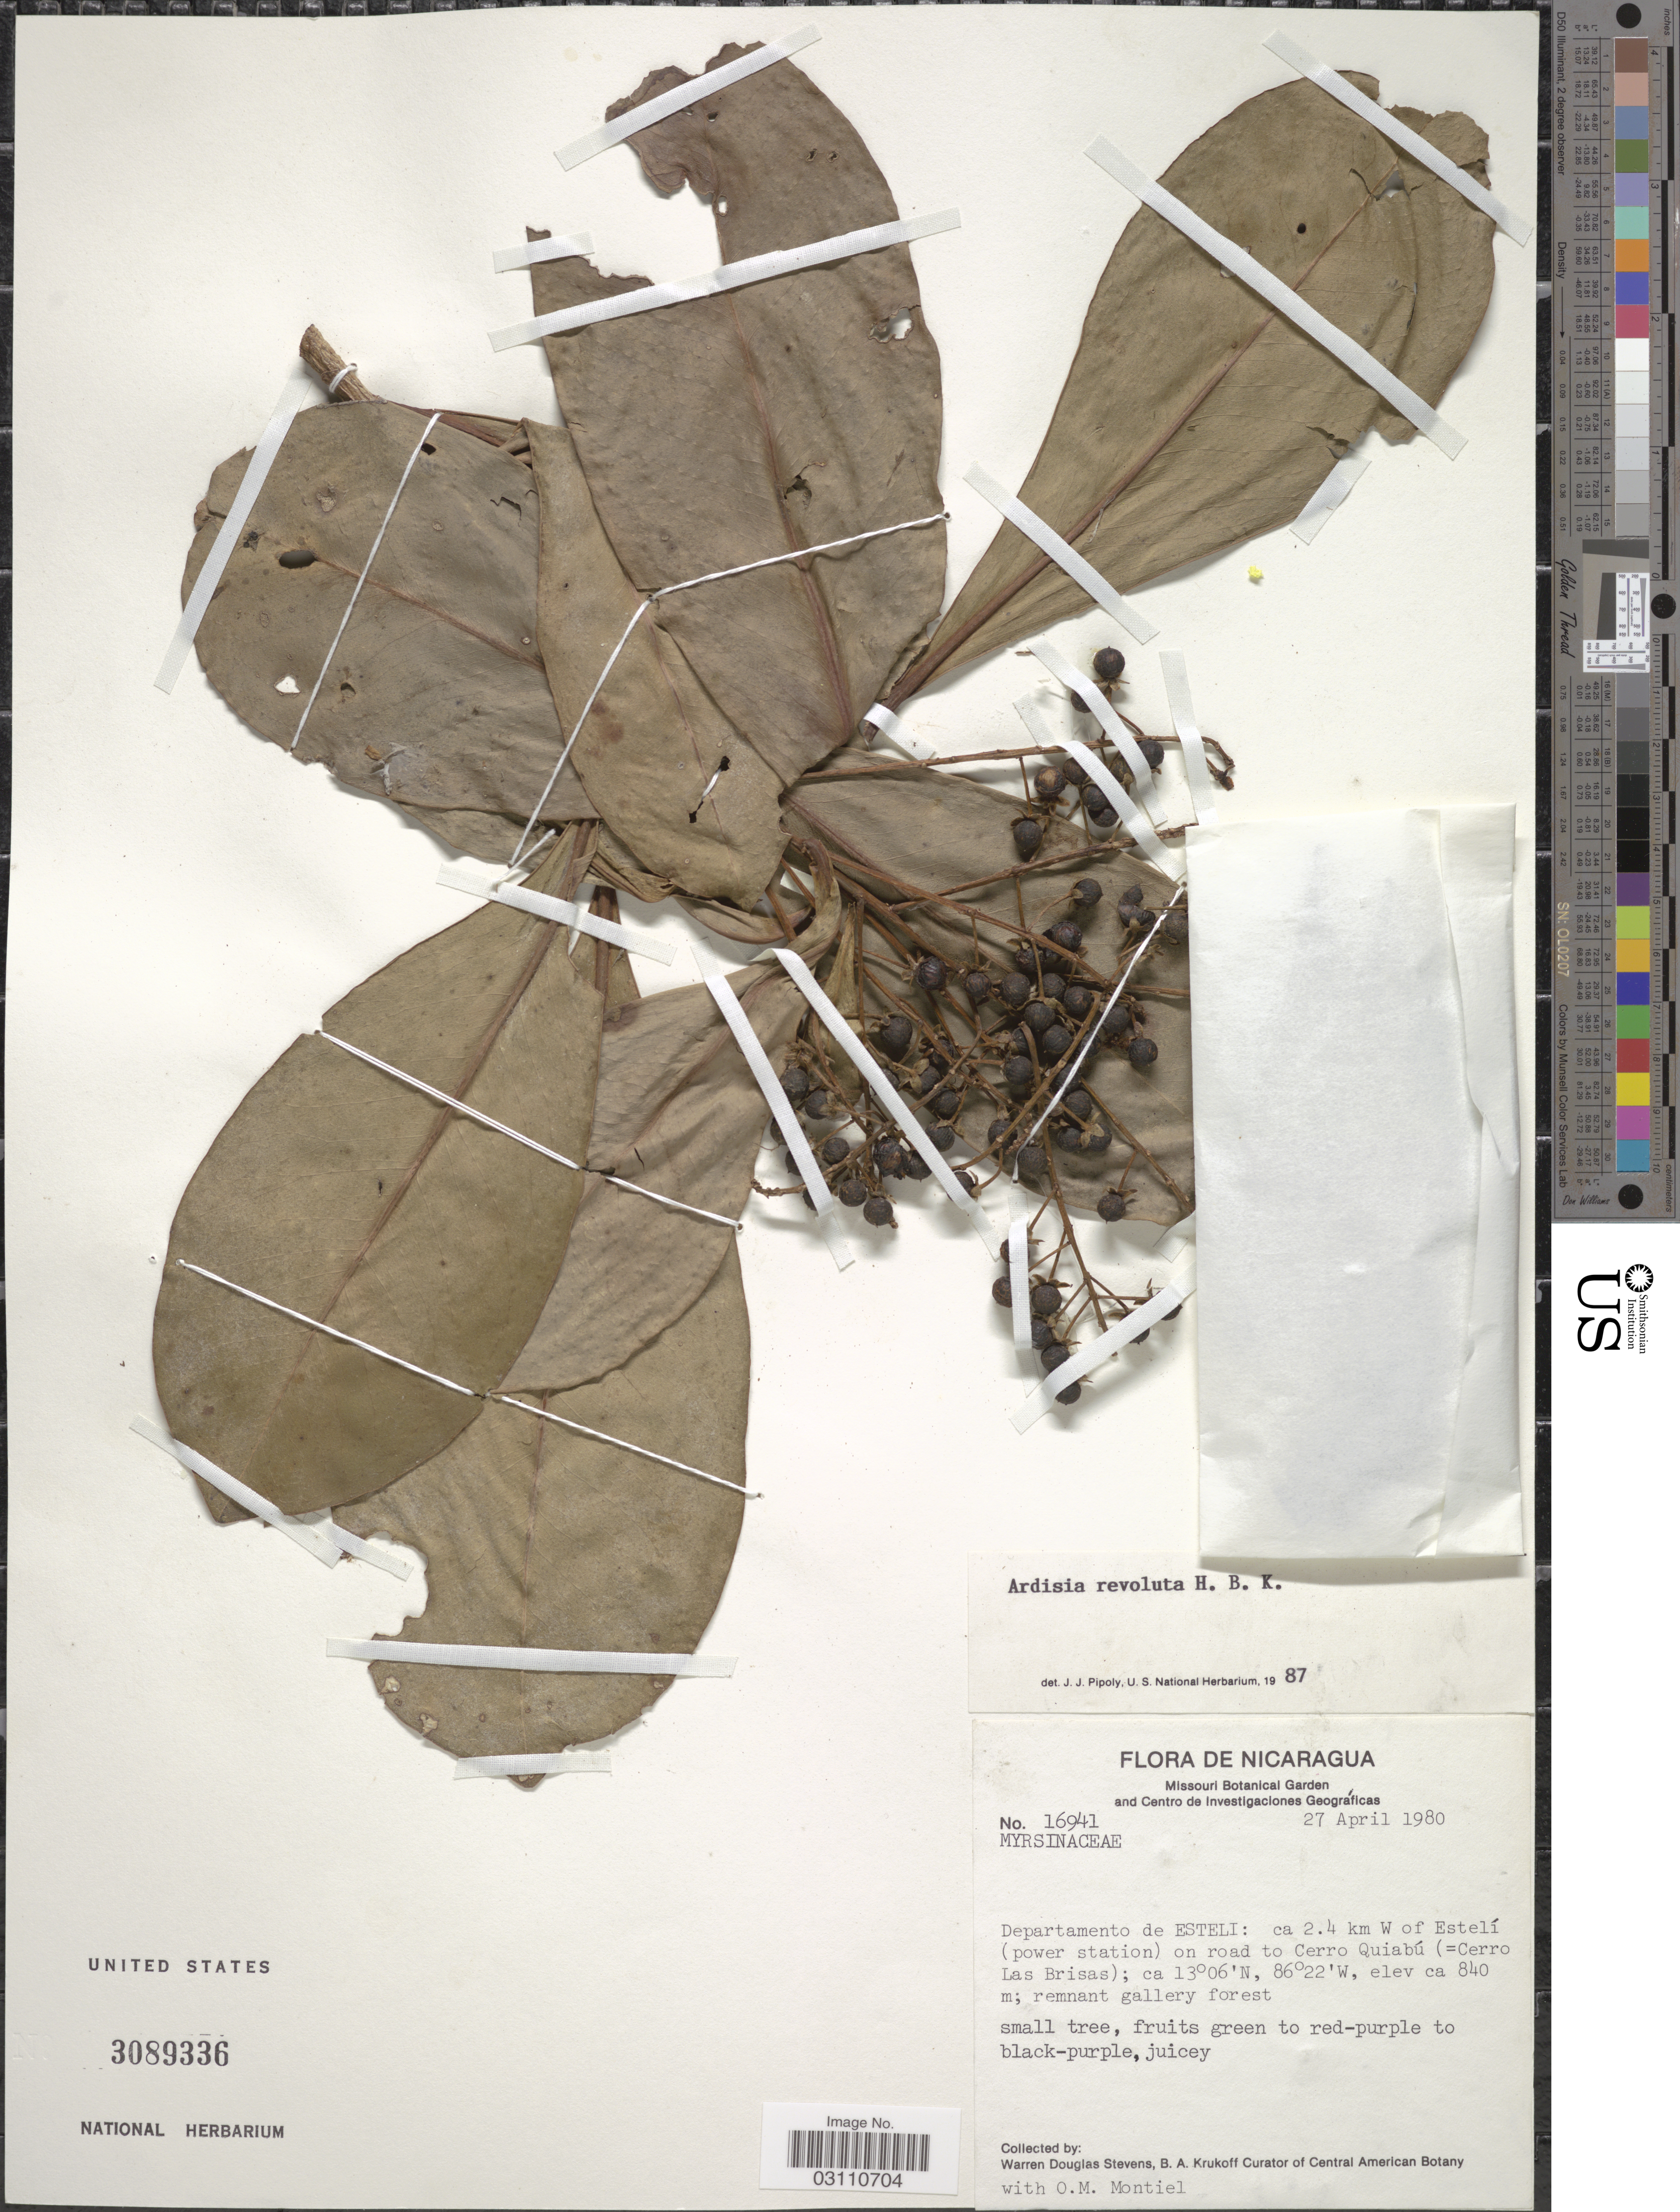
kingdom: Plantae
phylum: Tracheophyta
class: Magnoliopsida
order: Ericales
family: Primulaceae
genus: Ardisia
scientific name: Ardisia revoluta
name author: Kunth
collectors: W. D. Stevens & O. Montiel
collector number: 16941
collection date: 1980-04-27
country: Nicaragua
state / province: Esteli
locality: Departamento de Esteli: ca 2.4 km W of Estelí (power station) on road to Cerro Quiabú (=Cerro Las Brisas).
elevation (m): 840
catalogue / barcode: US 3089336